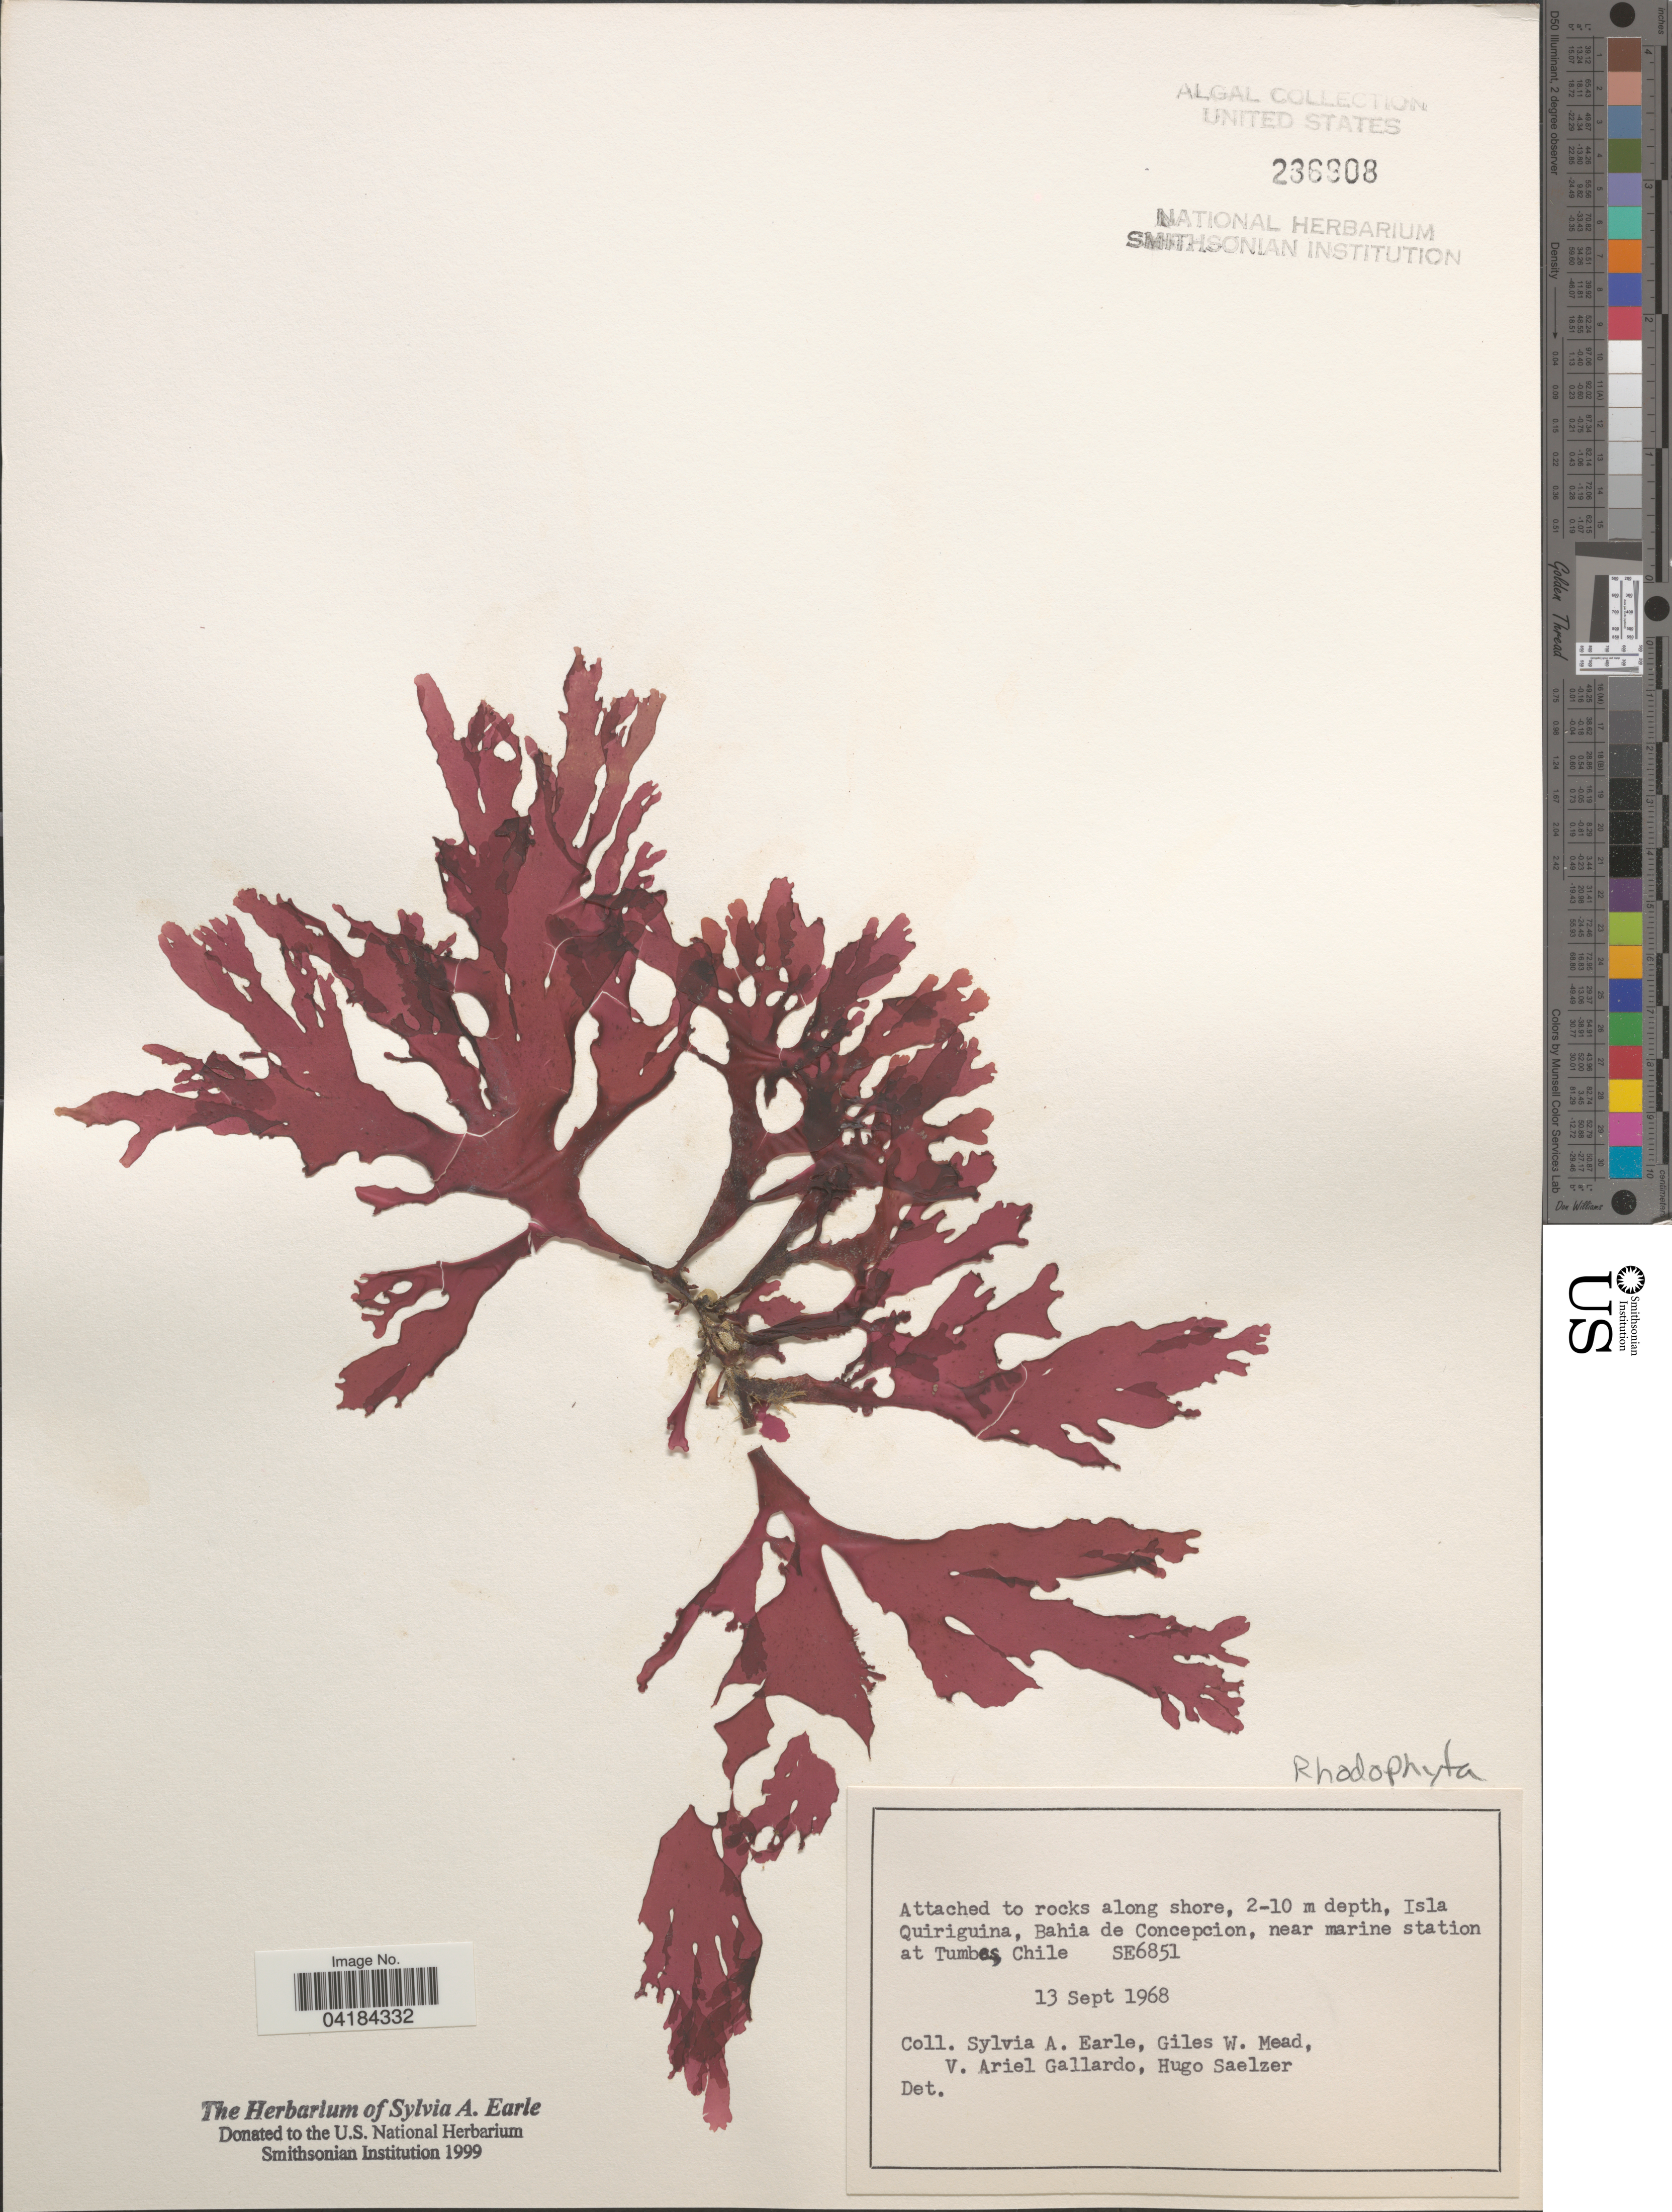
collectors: S. A. Earle, G. W. Mead, V. Gallardo & H. Saelzer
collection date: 1968-09-13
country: Chile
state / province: Bio-Bío (VIII)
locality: Isla Quiriguina [ = Quiriquina], Bahia de Concepcion, near marine station at Tumbes. SE6851.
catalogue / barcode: US 236908